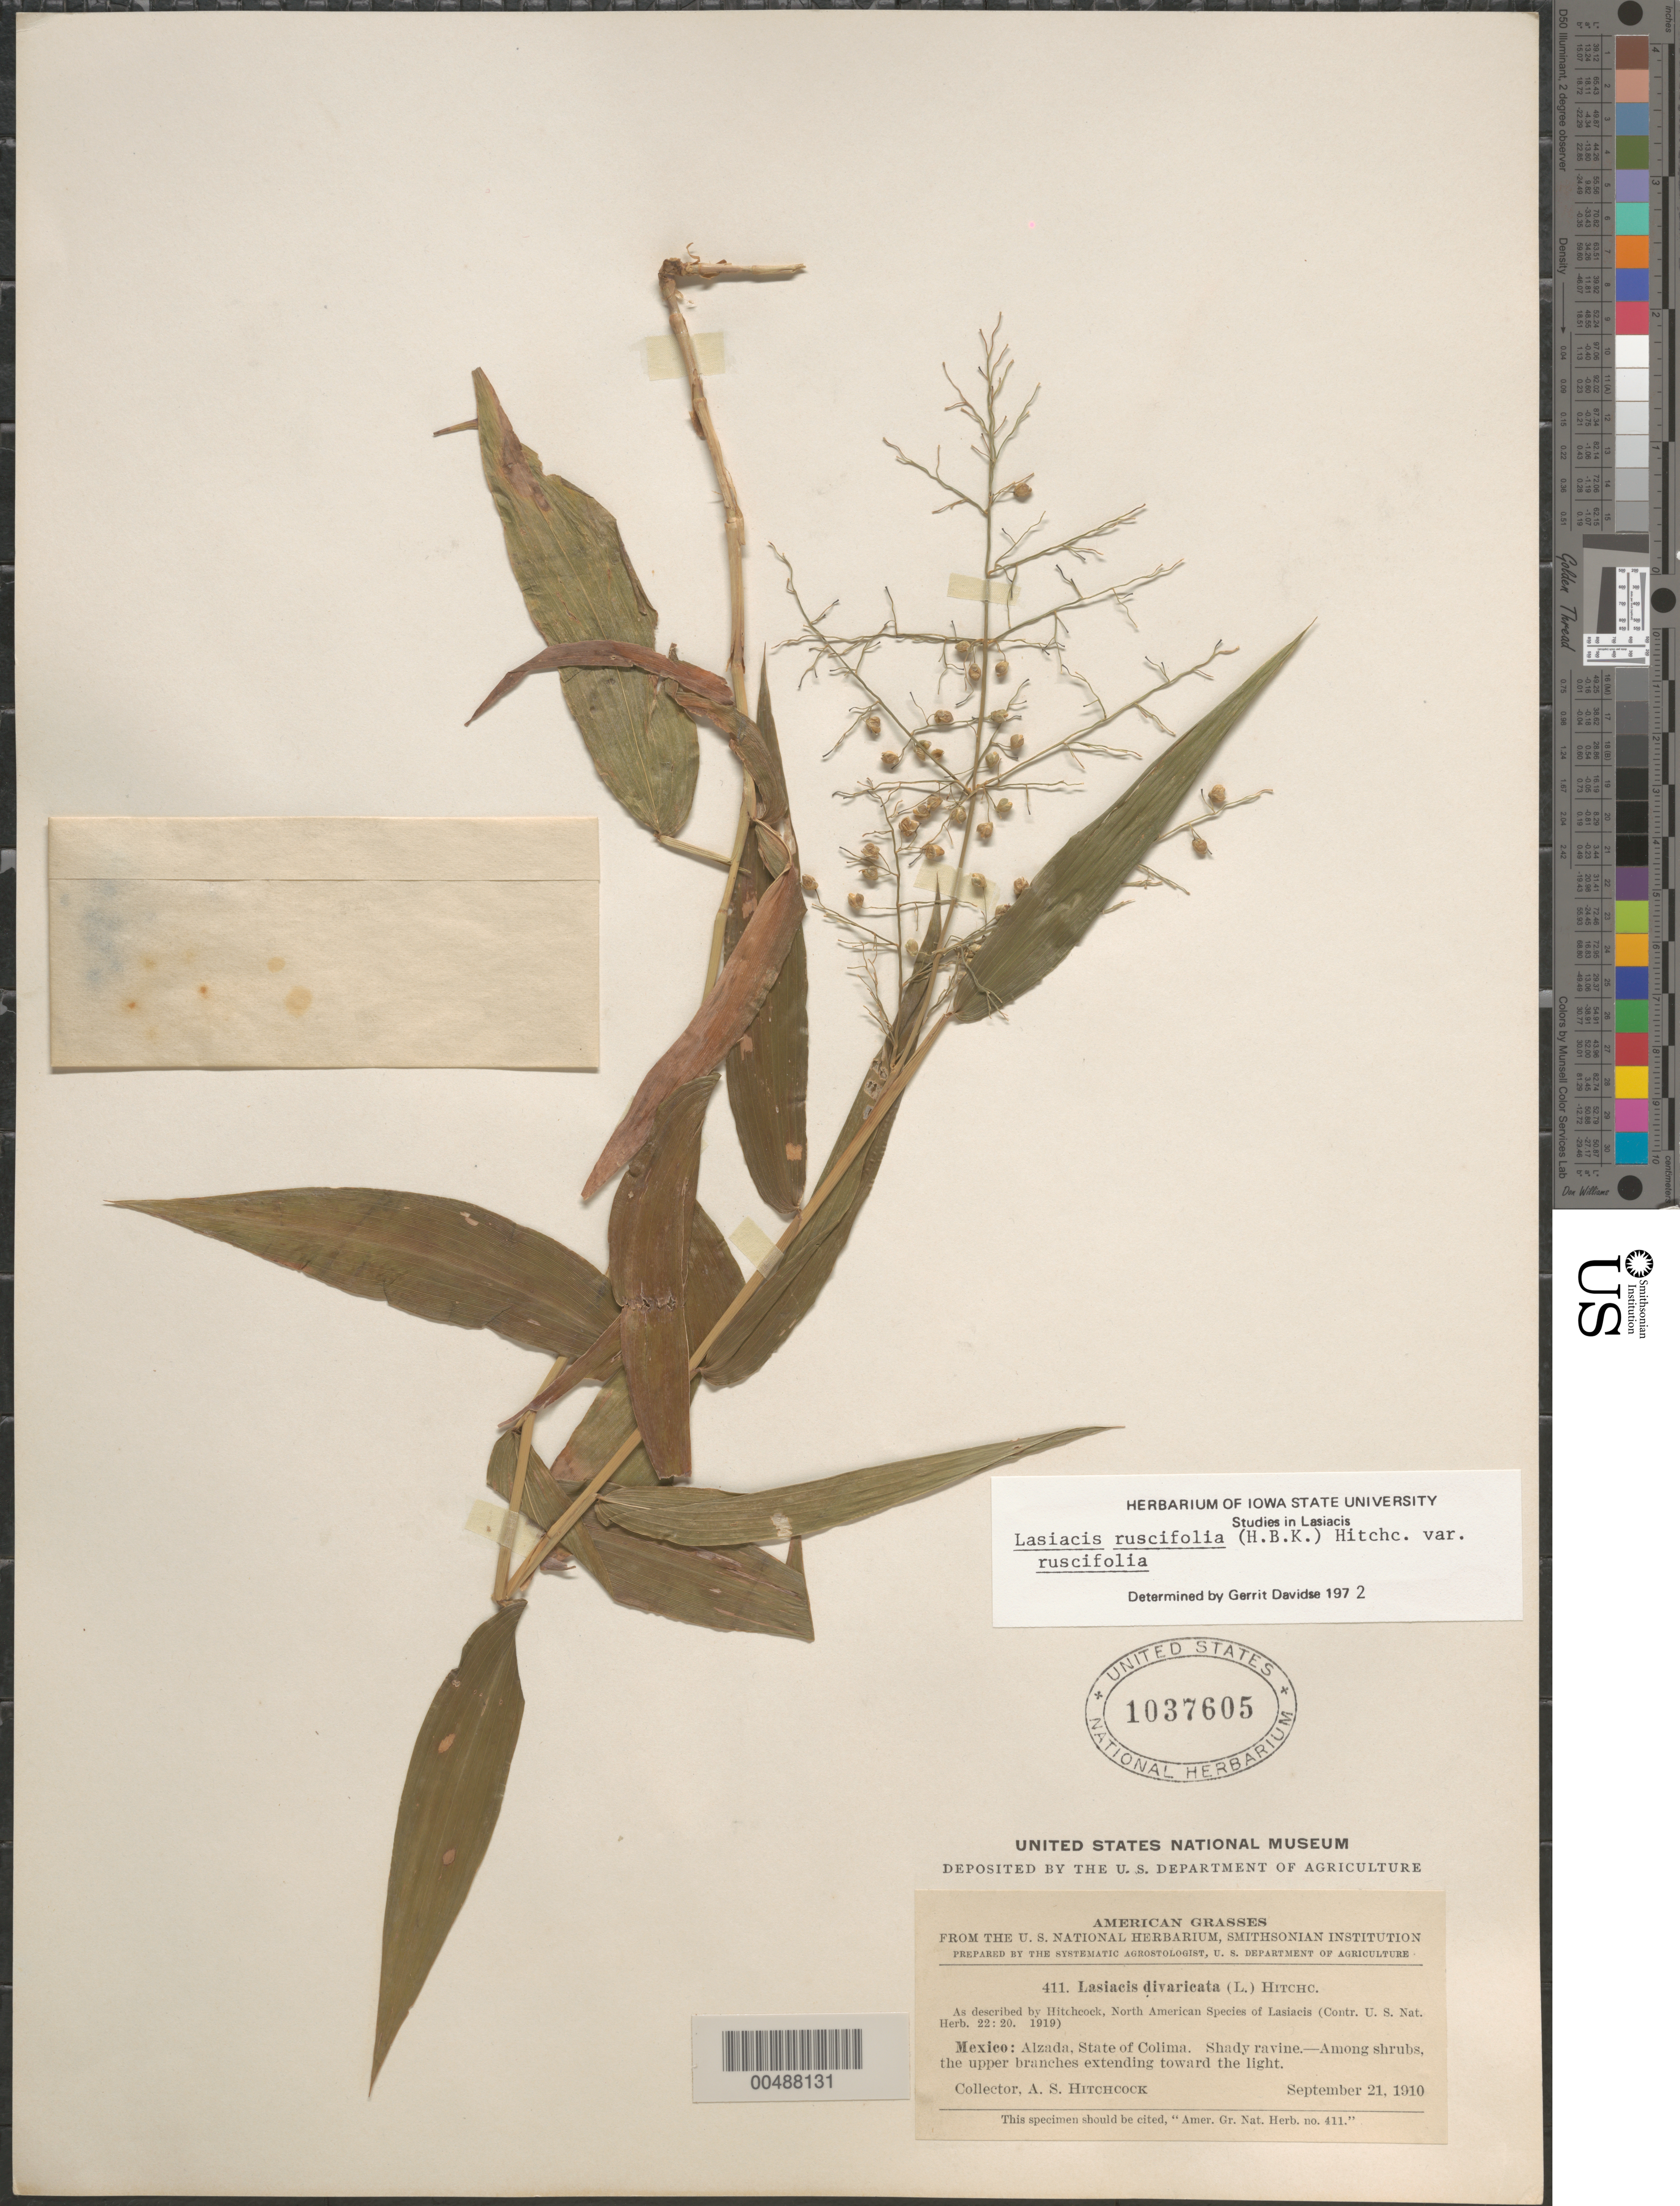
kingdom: Plantae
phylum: Tracheophyta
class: Liliopsida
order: Poales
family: Poaceae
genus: Lasiacis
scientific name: Lasiacis ruscifolia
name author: (Kunth) Hitchc.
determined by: Davidse, Gerrit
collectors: A. S. Hitchcock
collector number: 411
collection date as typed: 21 Sep 1910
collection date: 1910-09-21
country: Mexico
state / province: Colima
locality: Alzada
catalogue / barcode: US 1037605